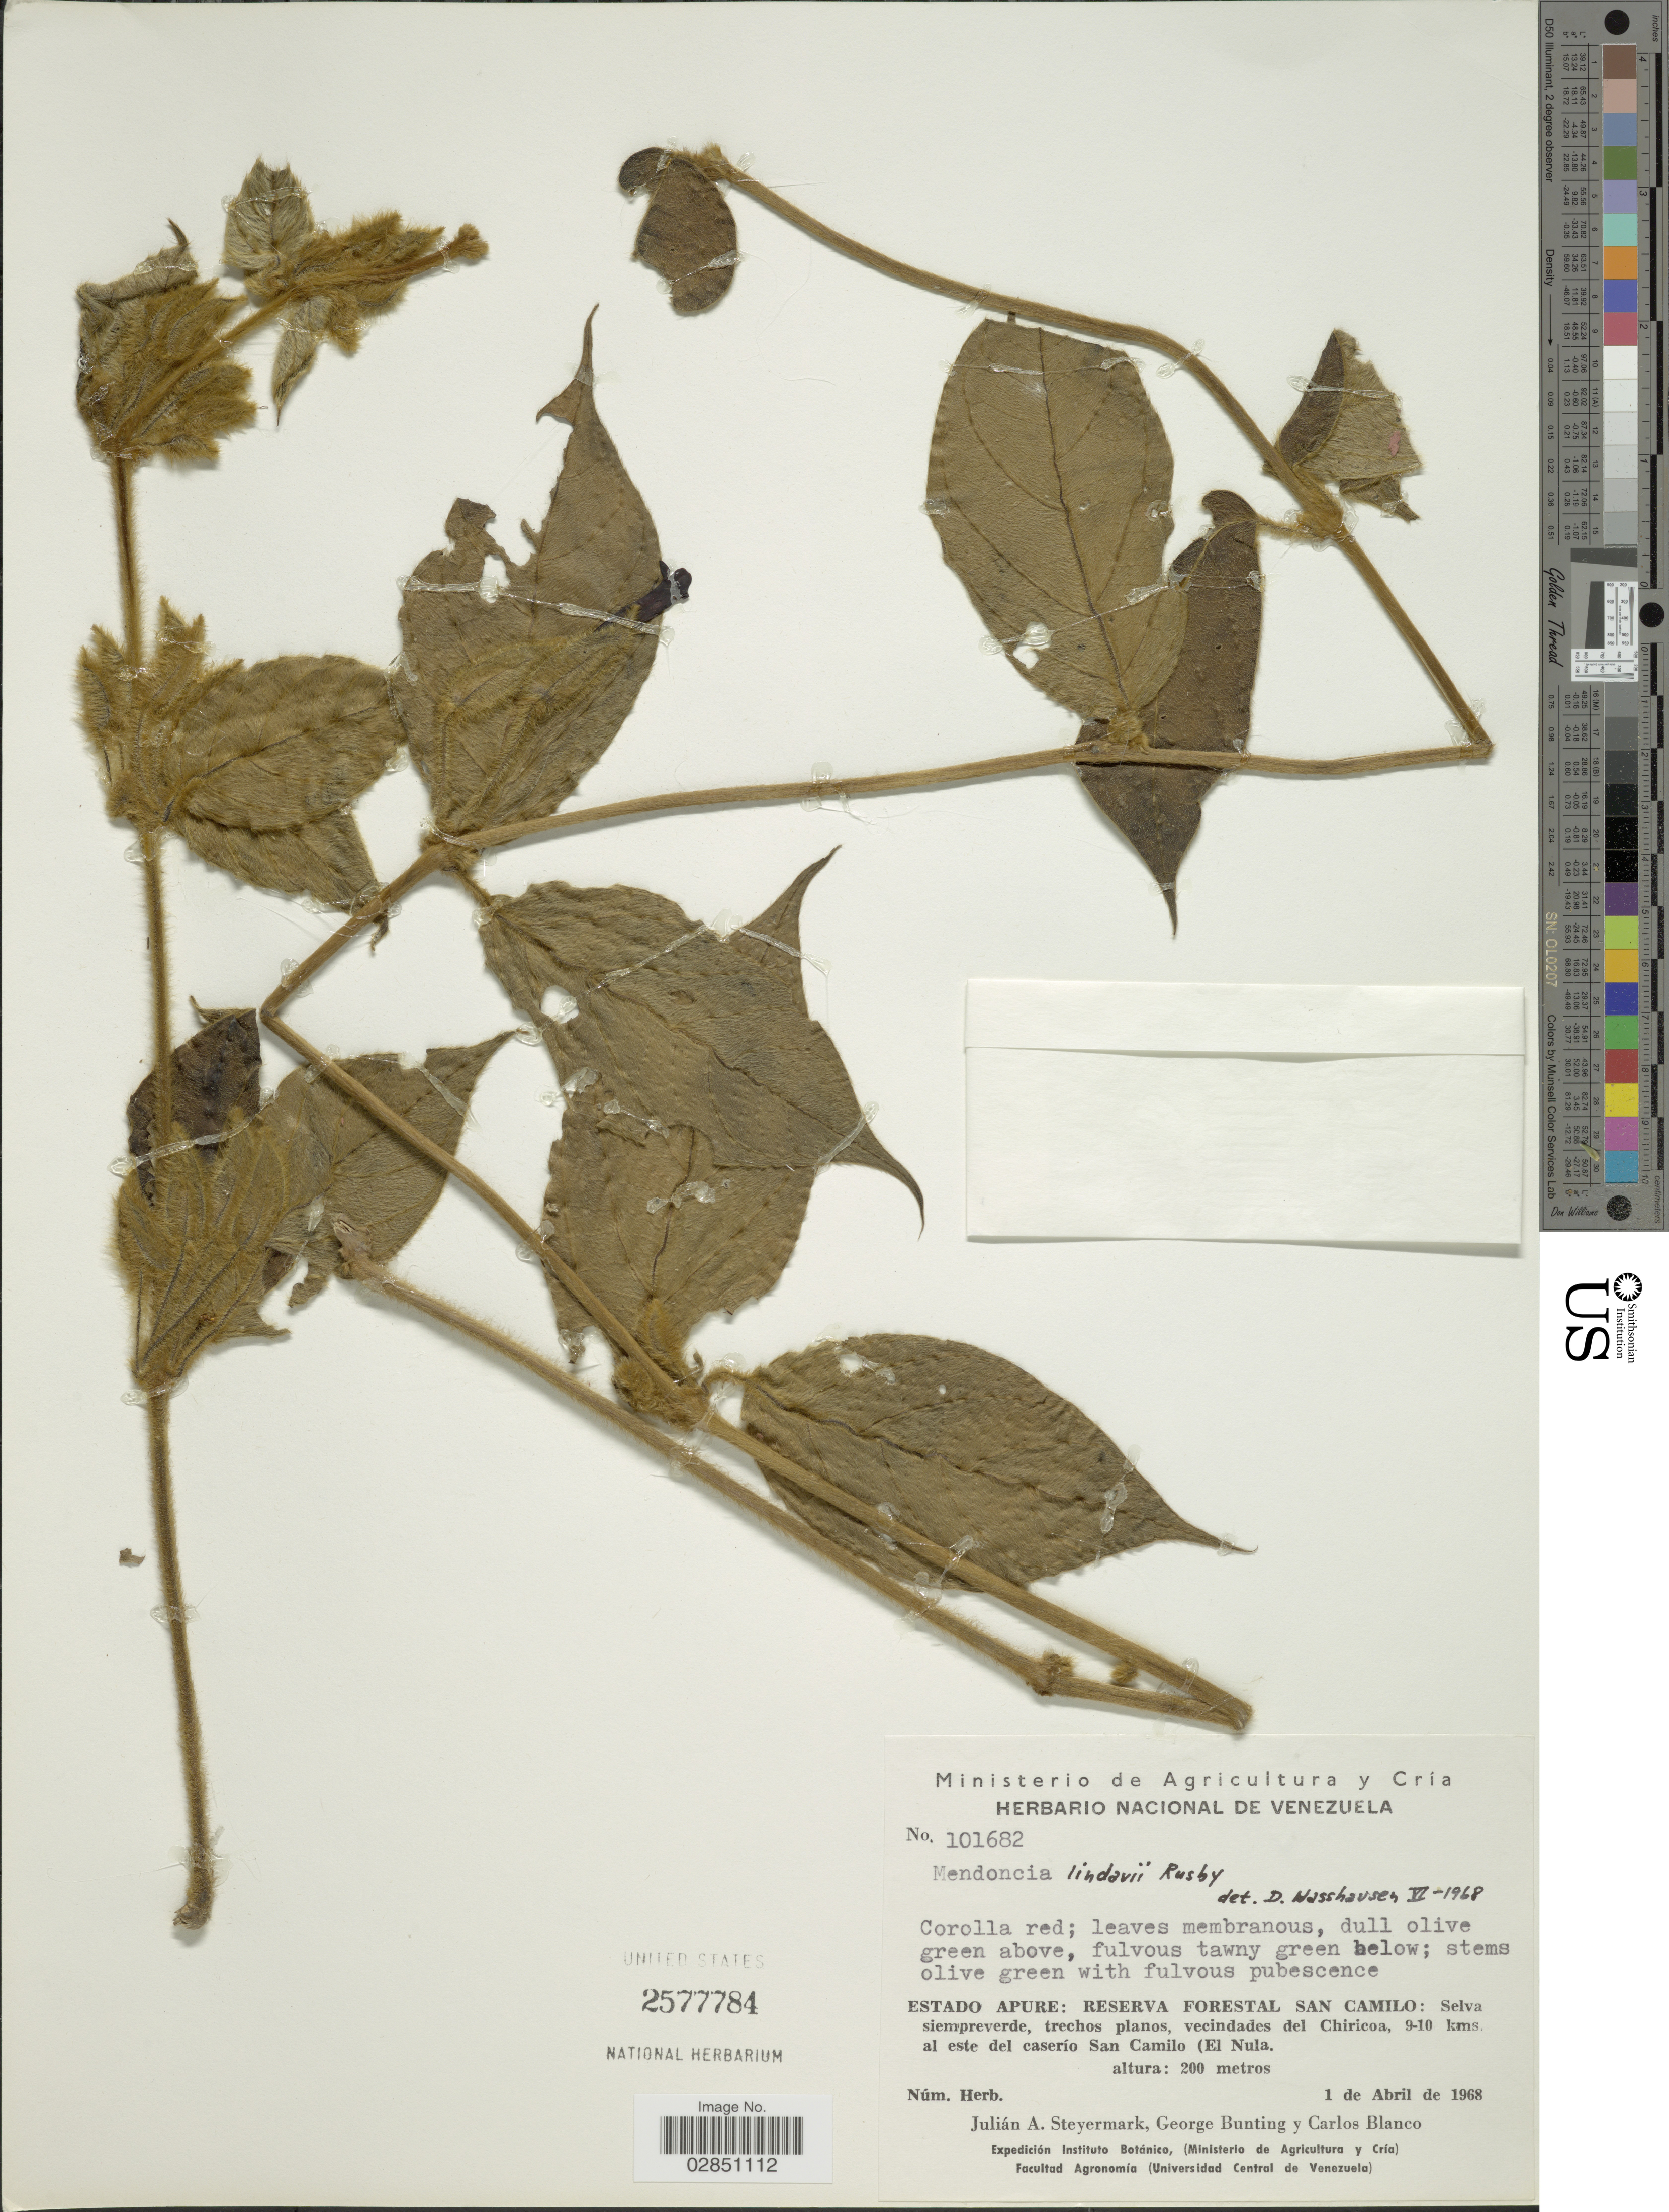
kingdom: Plantae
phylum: Tracheophyta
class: Magnoliopsida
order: Lamiales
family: Acanthaceae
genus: Mendoncia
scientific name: Mendoncia lindavii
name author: Rusby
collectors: J. Steyermark, G. S. Bunting & C. Blanco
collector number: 101682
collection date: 1968-04-01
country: Venezuela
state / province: Apure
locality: Reserva Florestal San Camilo, Selva siempreverde, trechos planos, vecindades del Chiricoa, 9-10 kms. al este del caserío San Camilo (El Nula).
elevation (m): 200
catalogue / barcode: US 2577784